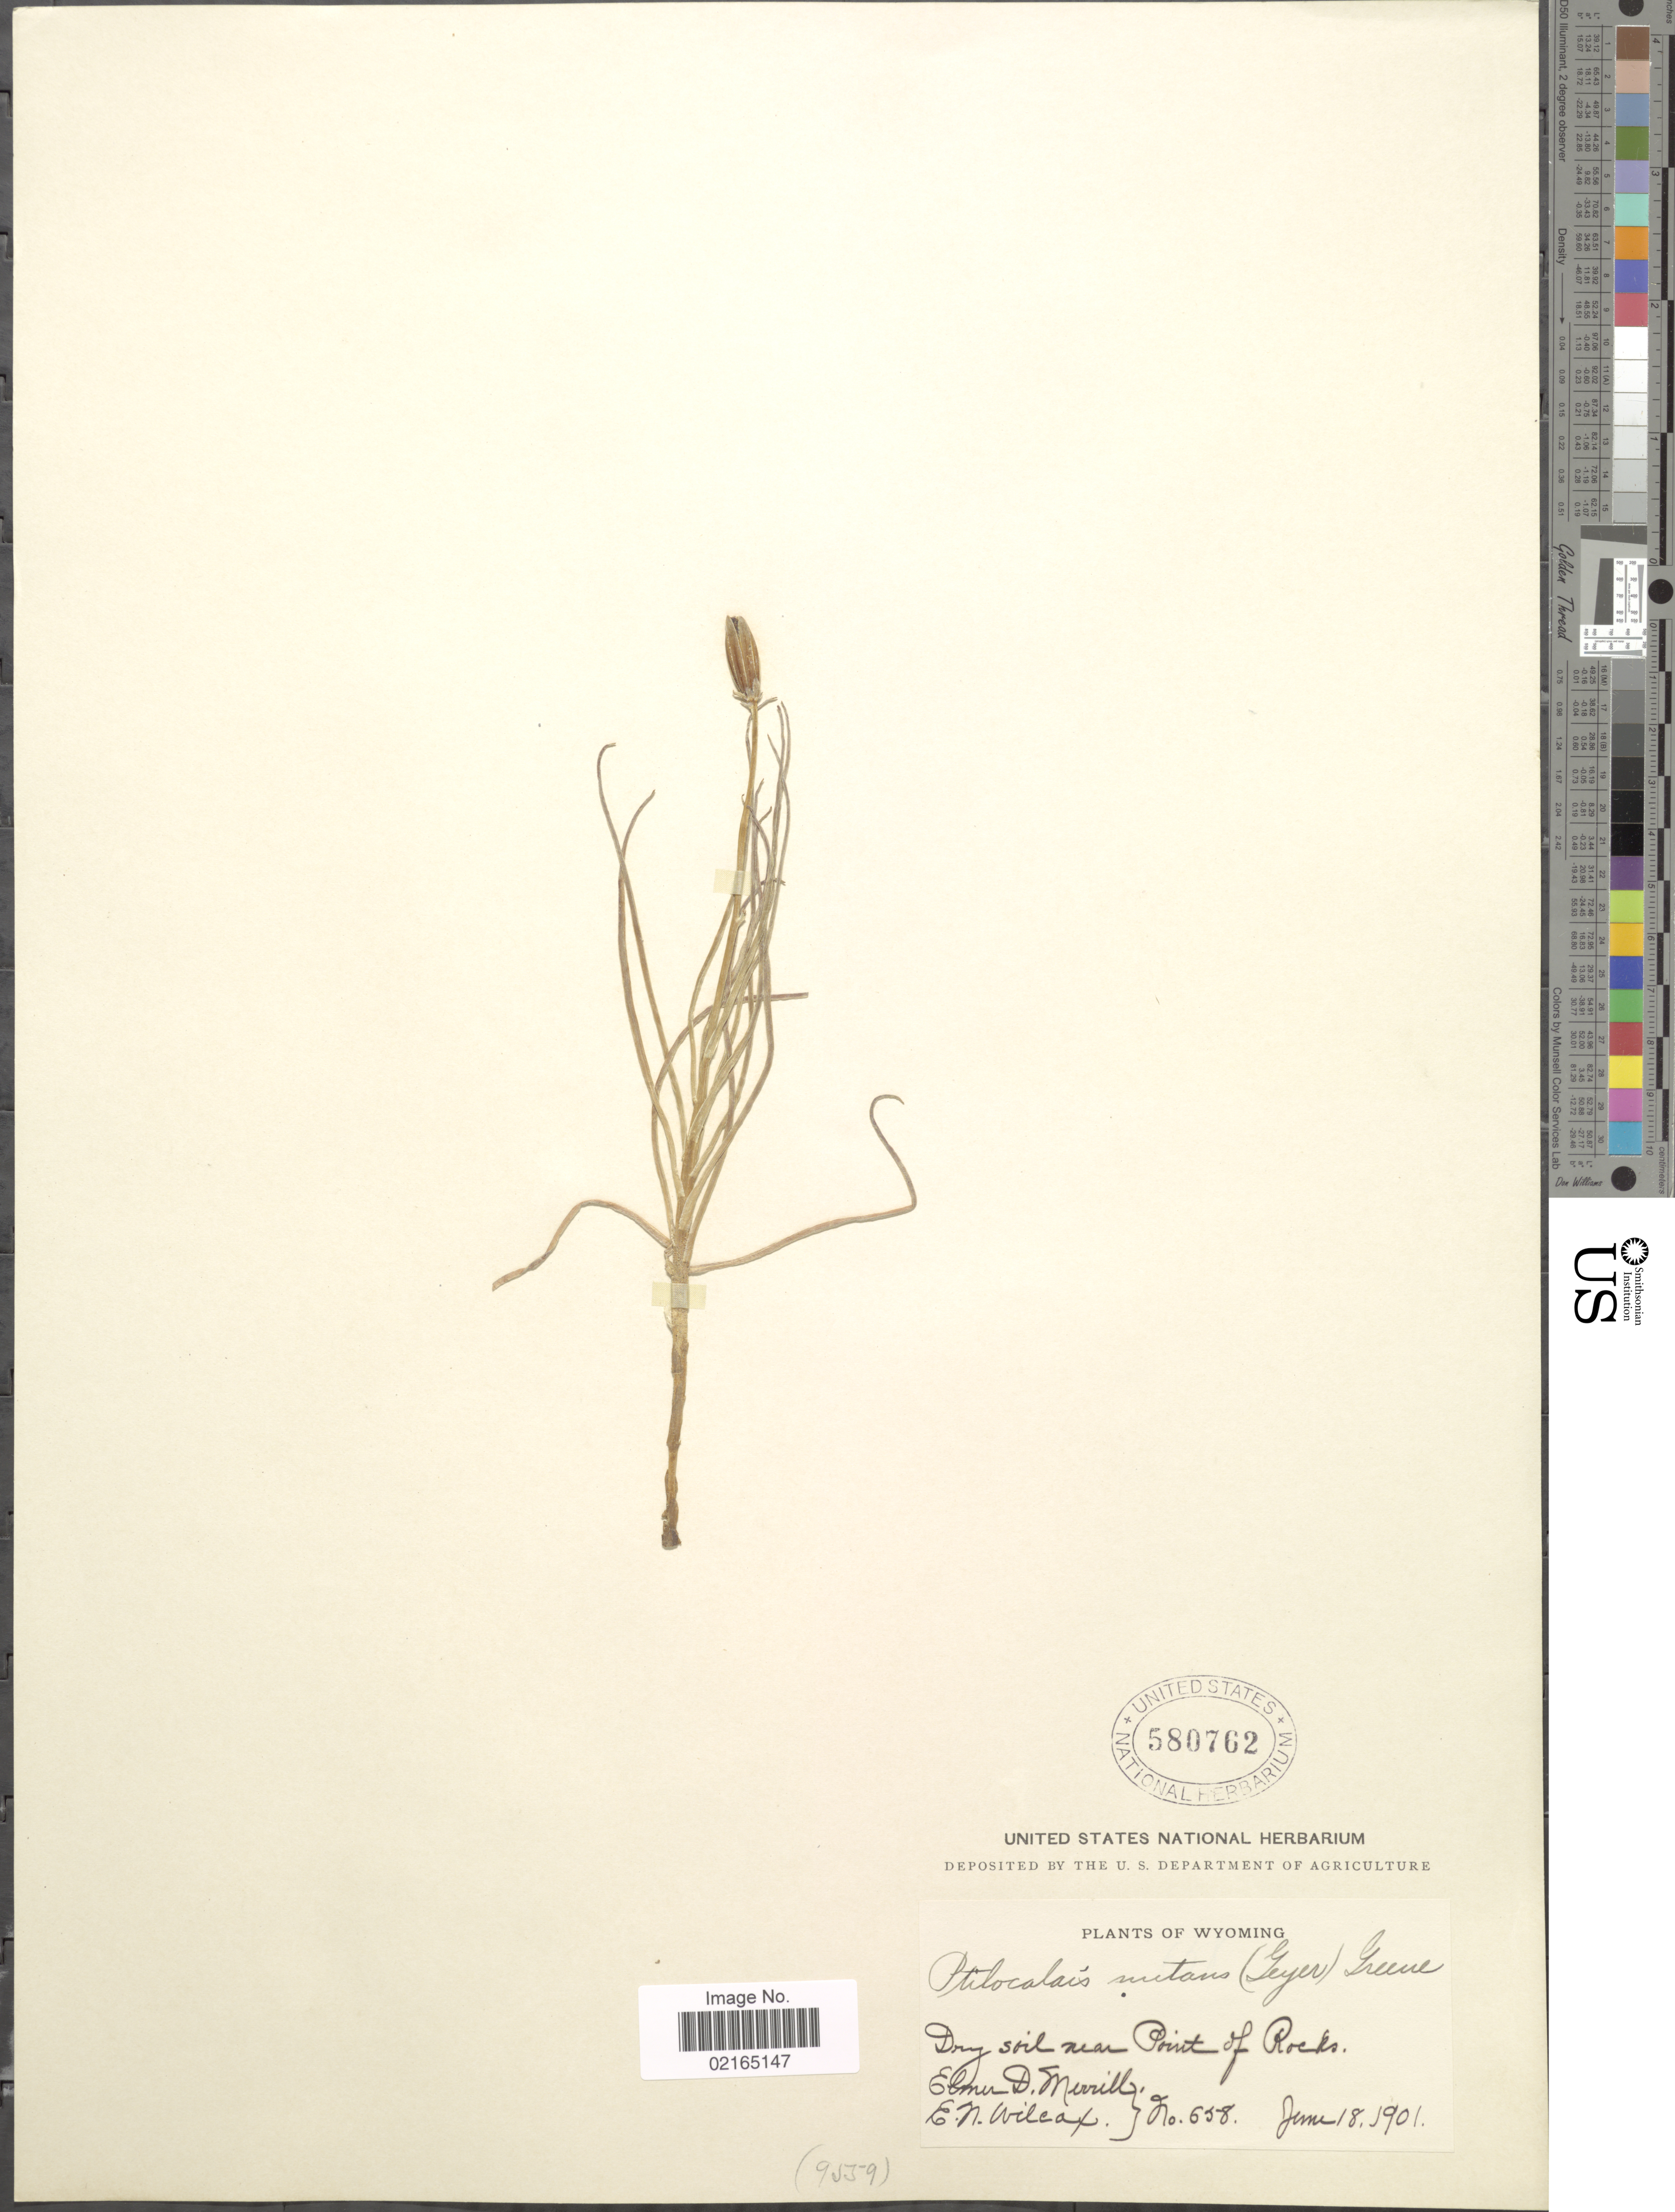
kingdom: Plantae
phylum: Tracheophyta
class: Magnoliopsida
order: Asterales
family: Asteraceae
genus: Microseris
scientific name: Microseris nutans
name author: (Hook.) Sch. Bip.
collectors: E. D. Merrill & E. Wilcox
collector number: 658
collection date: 1901-06-18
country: United States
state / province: Wyoming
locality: Dry soil near Point of Rocks.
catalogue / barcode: US 580762